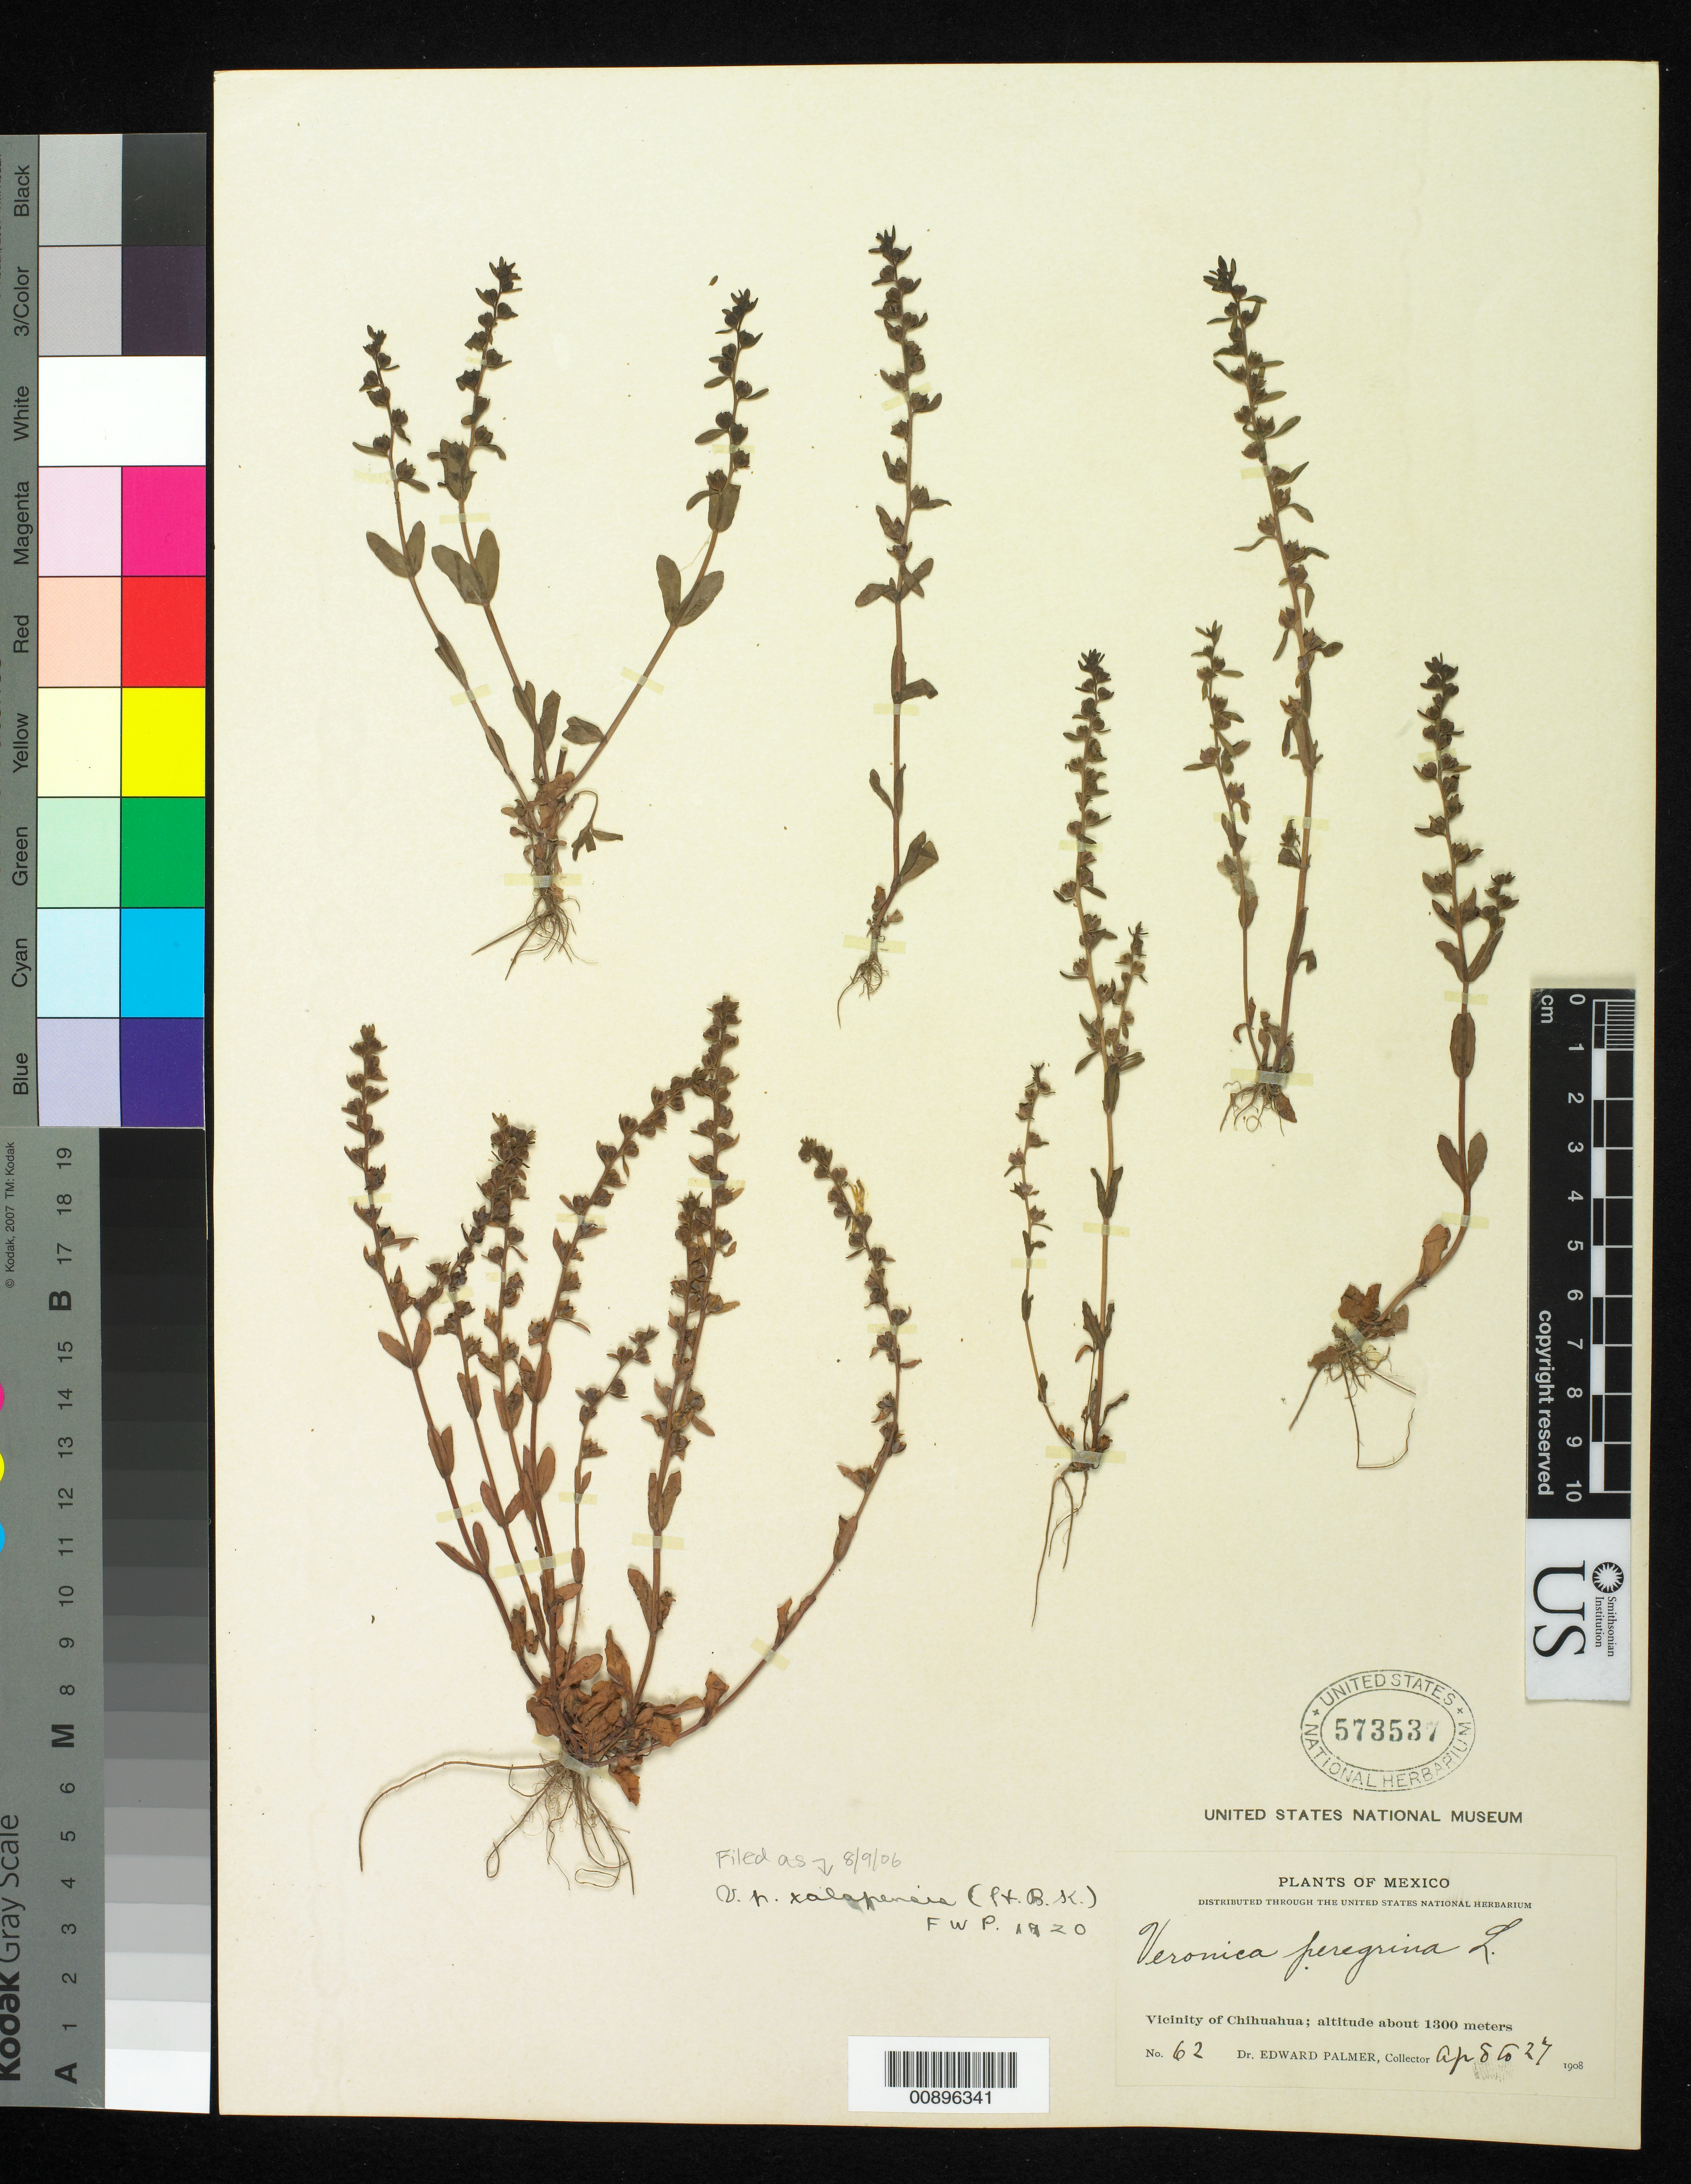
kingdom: Plantae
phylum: Tracheophyta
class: Magnoliopsida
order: Lamiales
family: Plantaginaceae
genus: Veronica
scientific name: Veronica xalapensis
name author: Kunth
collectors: E. Palmer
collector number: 62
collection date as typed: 08 Apr 1908 to 27 Apr 1908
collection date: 1908-04-08/1908-04-27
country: Mexico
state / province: Chihuahua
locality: Vicinity of Chihuahua.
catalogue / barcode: US 573537